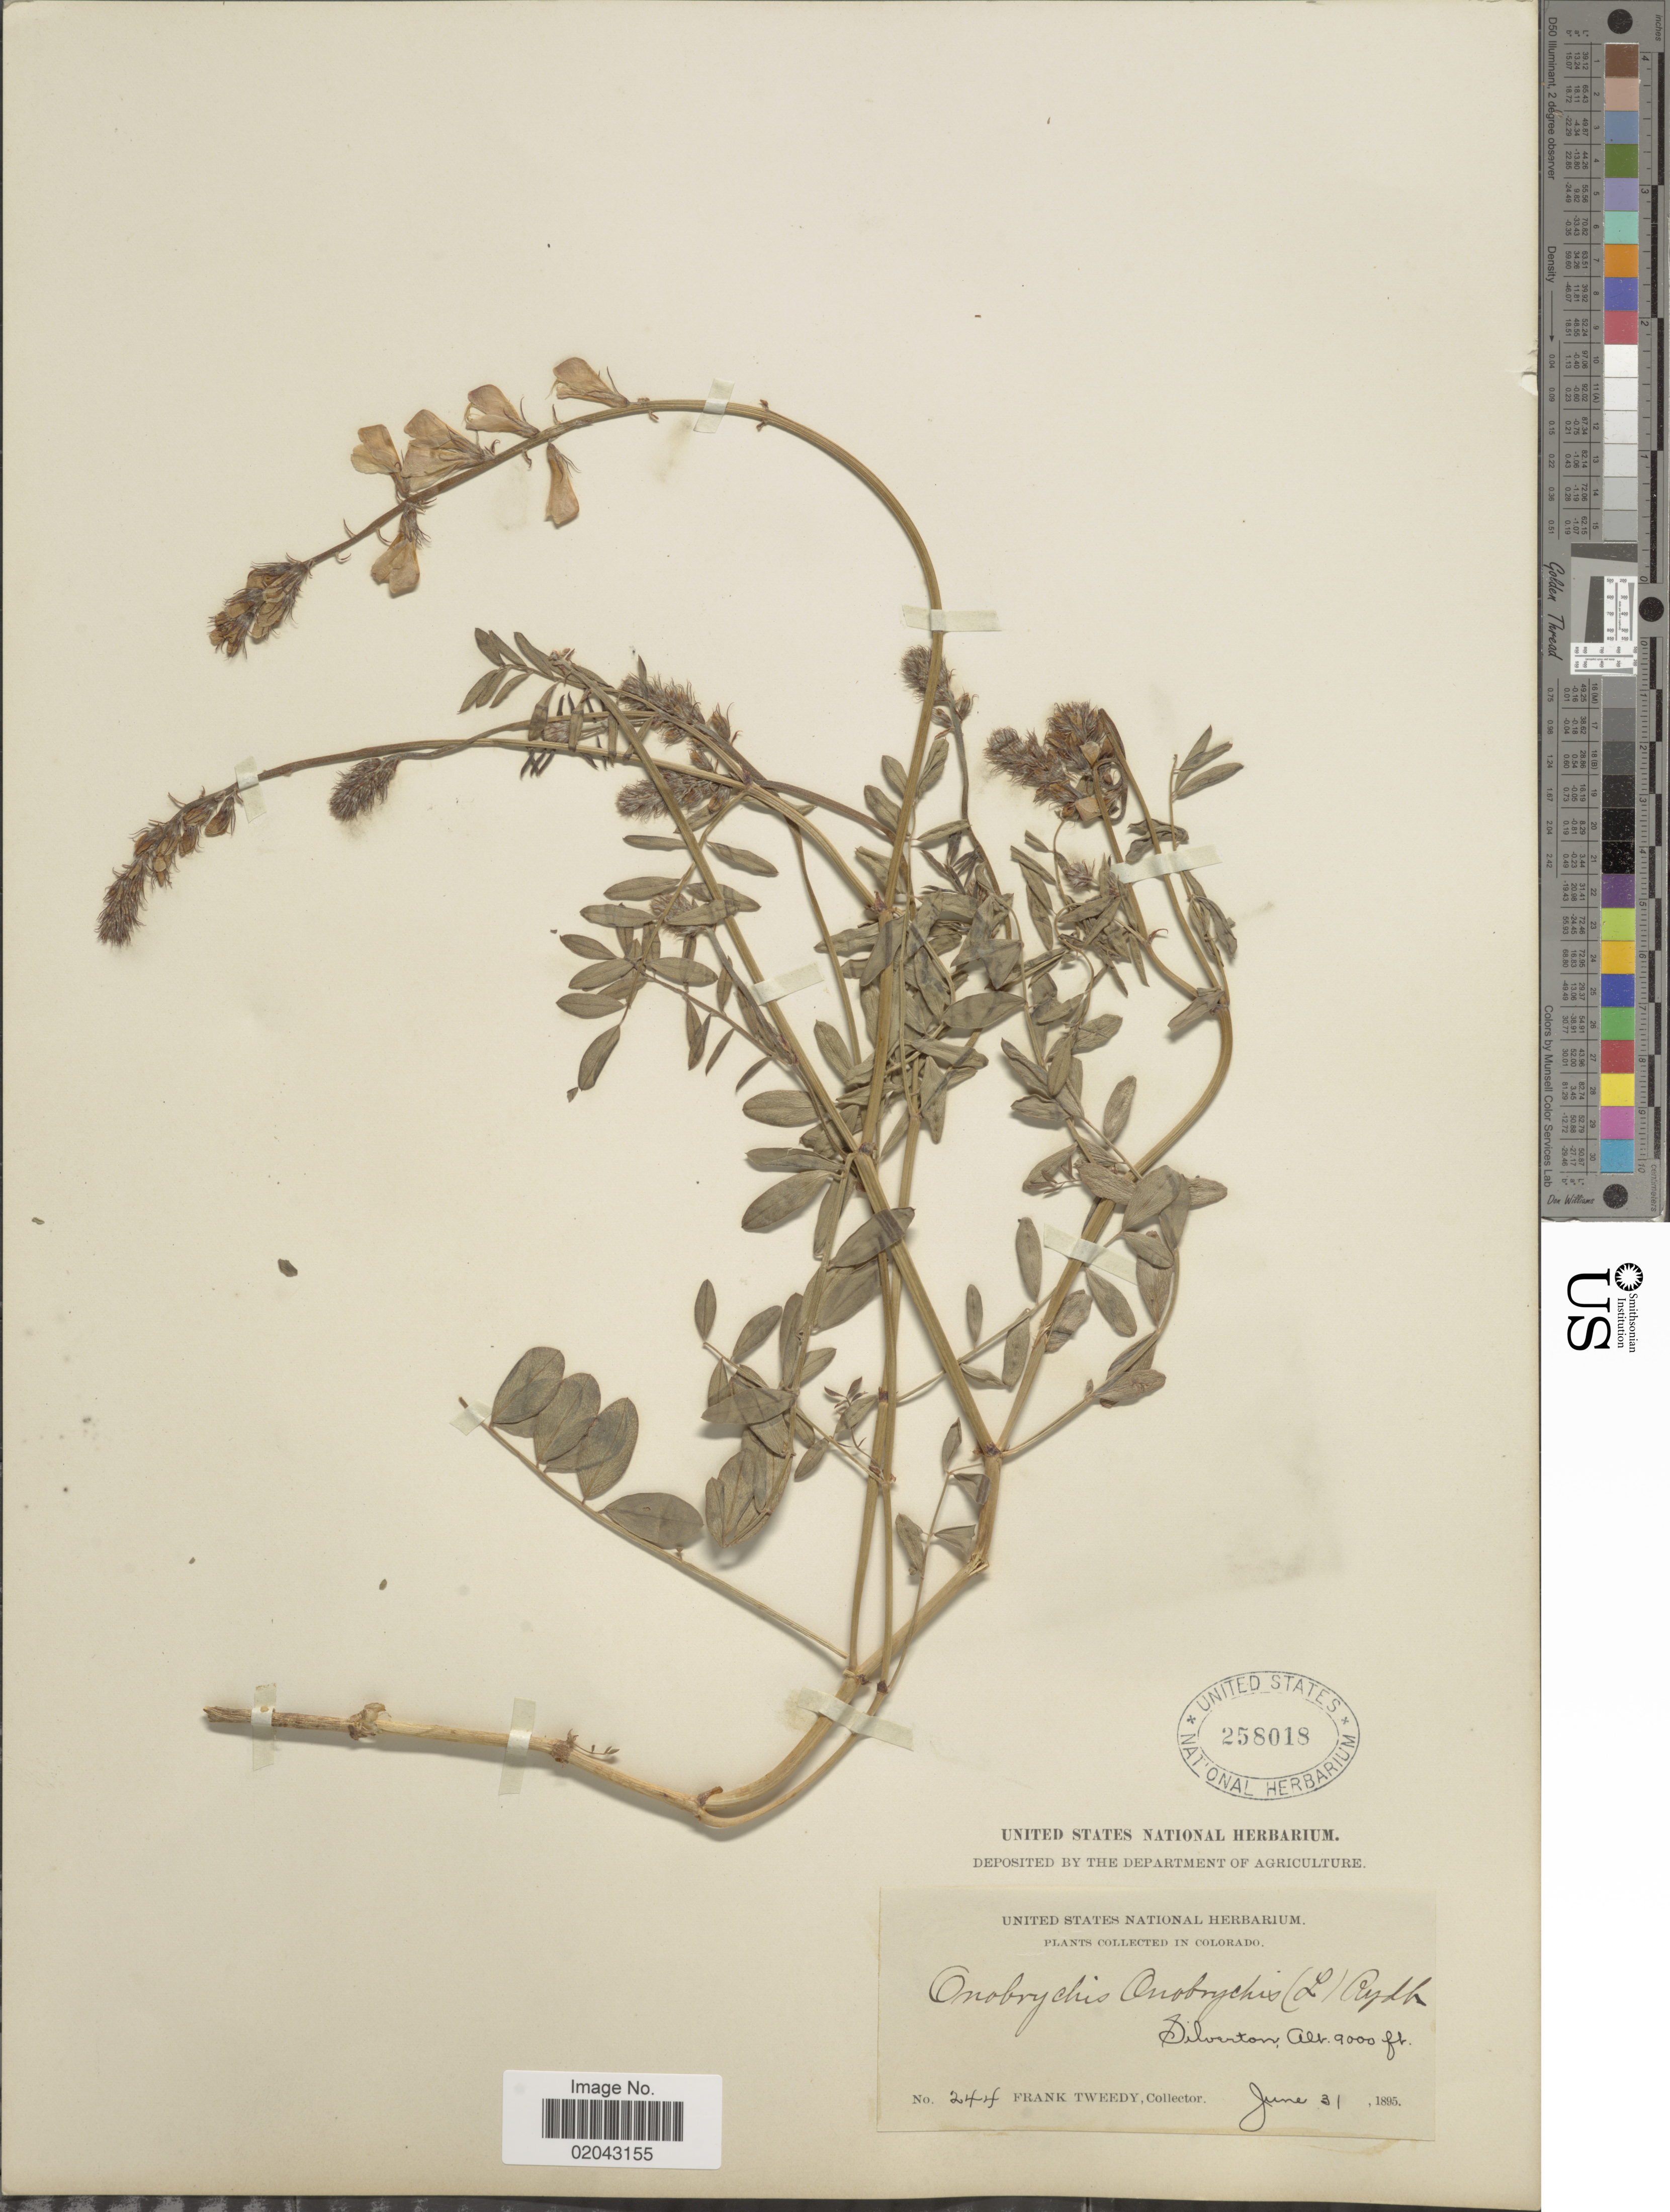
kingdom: Plantae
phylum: Tracheophyta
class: Magnoliopsida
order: Fabales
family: Fabaceae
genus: Onobrychis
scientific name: Onobrychis sativa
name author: Lam.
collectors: F. Tweedy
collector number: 244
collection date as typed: Transcribed d/m/y: 31/6/1895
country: United States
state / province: Colorado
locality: Colorado. Silverton.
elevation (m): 2743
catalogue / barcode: US 258018